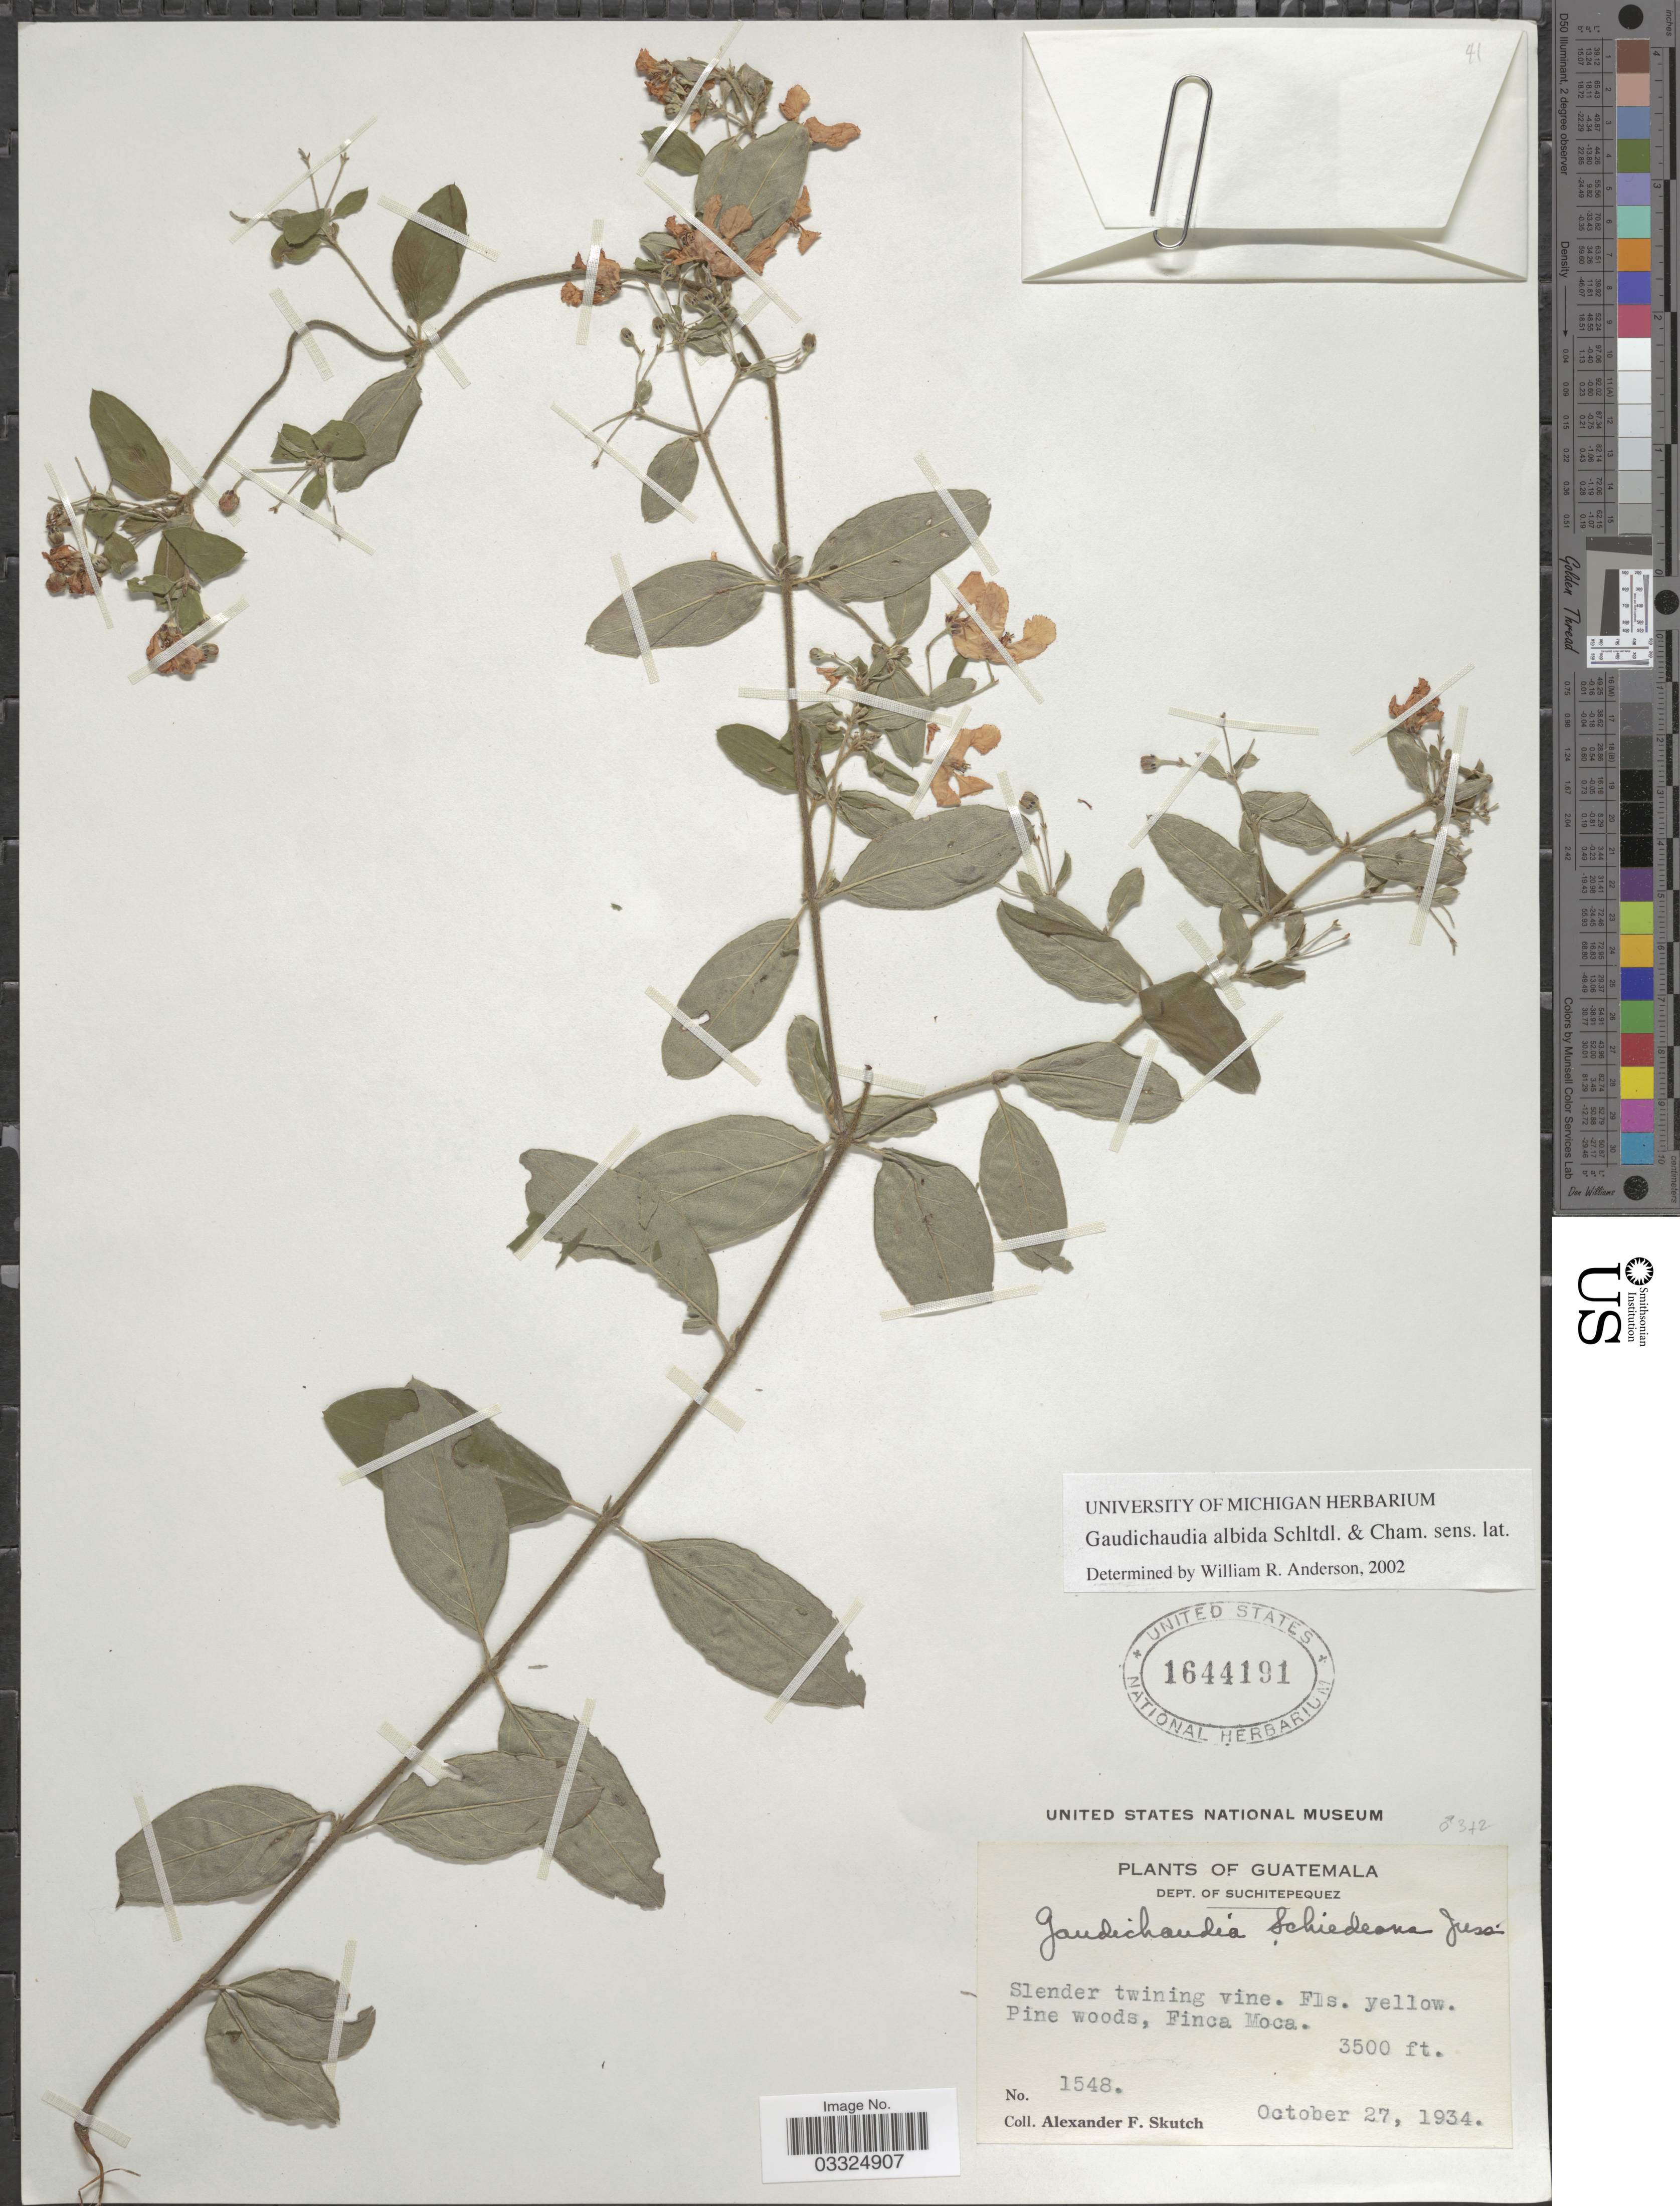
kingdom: Plantae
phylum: Tracheophyta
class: Magnoliopsida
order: Malpighiales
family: Malpighiaceae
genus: Gaudichaudia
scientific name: Gaudichaudia albida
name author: Schltdl. & Cham.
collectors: A. F. Skutch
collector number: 1548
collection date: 1934-10-27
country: Guatemala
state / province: Suchitepéquez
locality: Dept. of Suchitepequez. Pine woods, Finca Moca.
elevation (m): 1067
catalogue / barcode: US 1644191